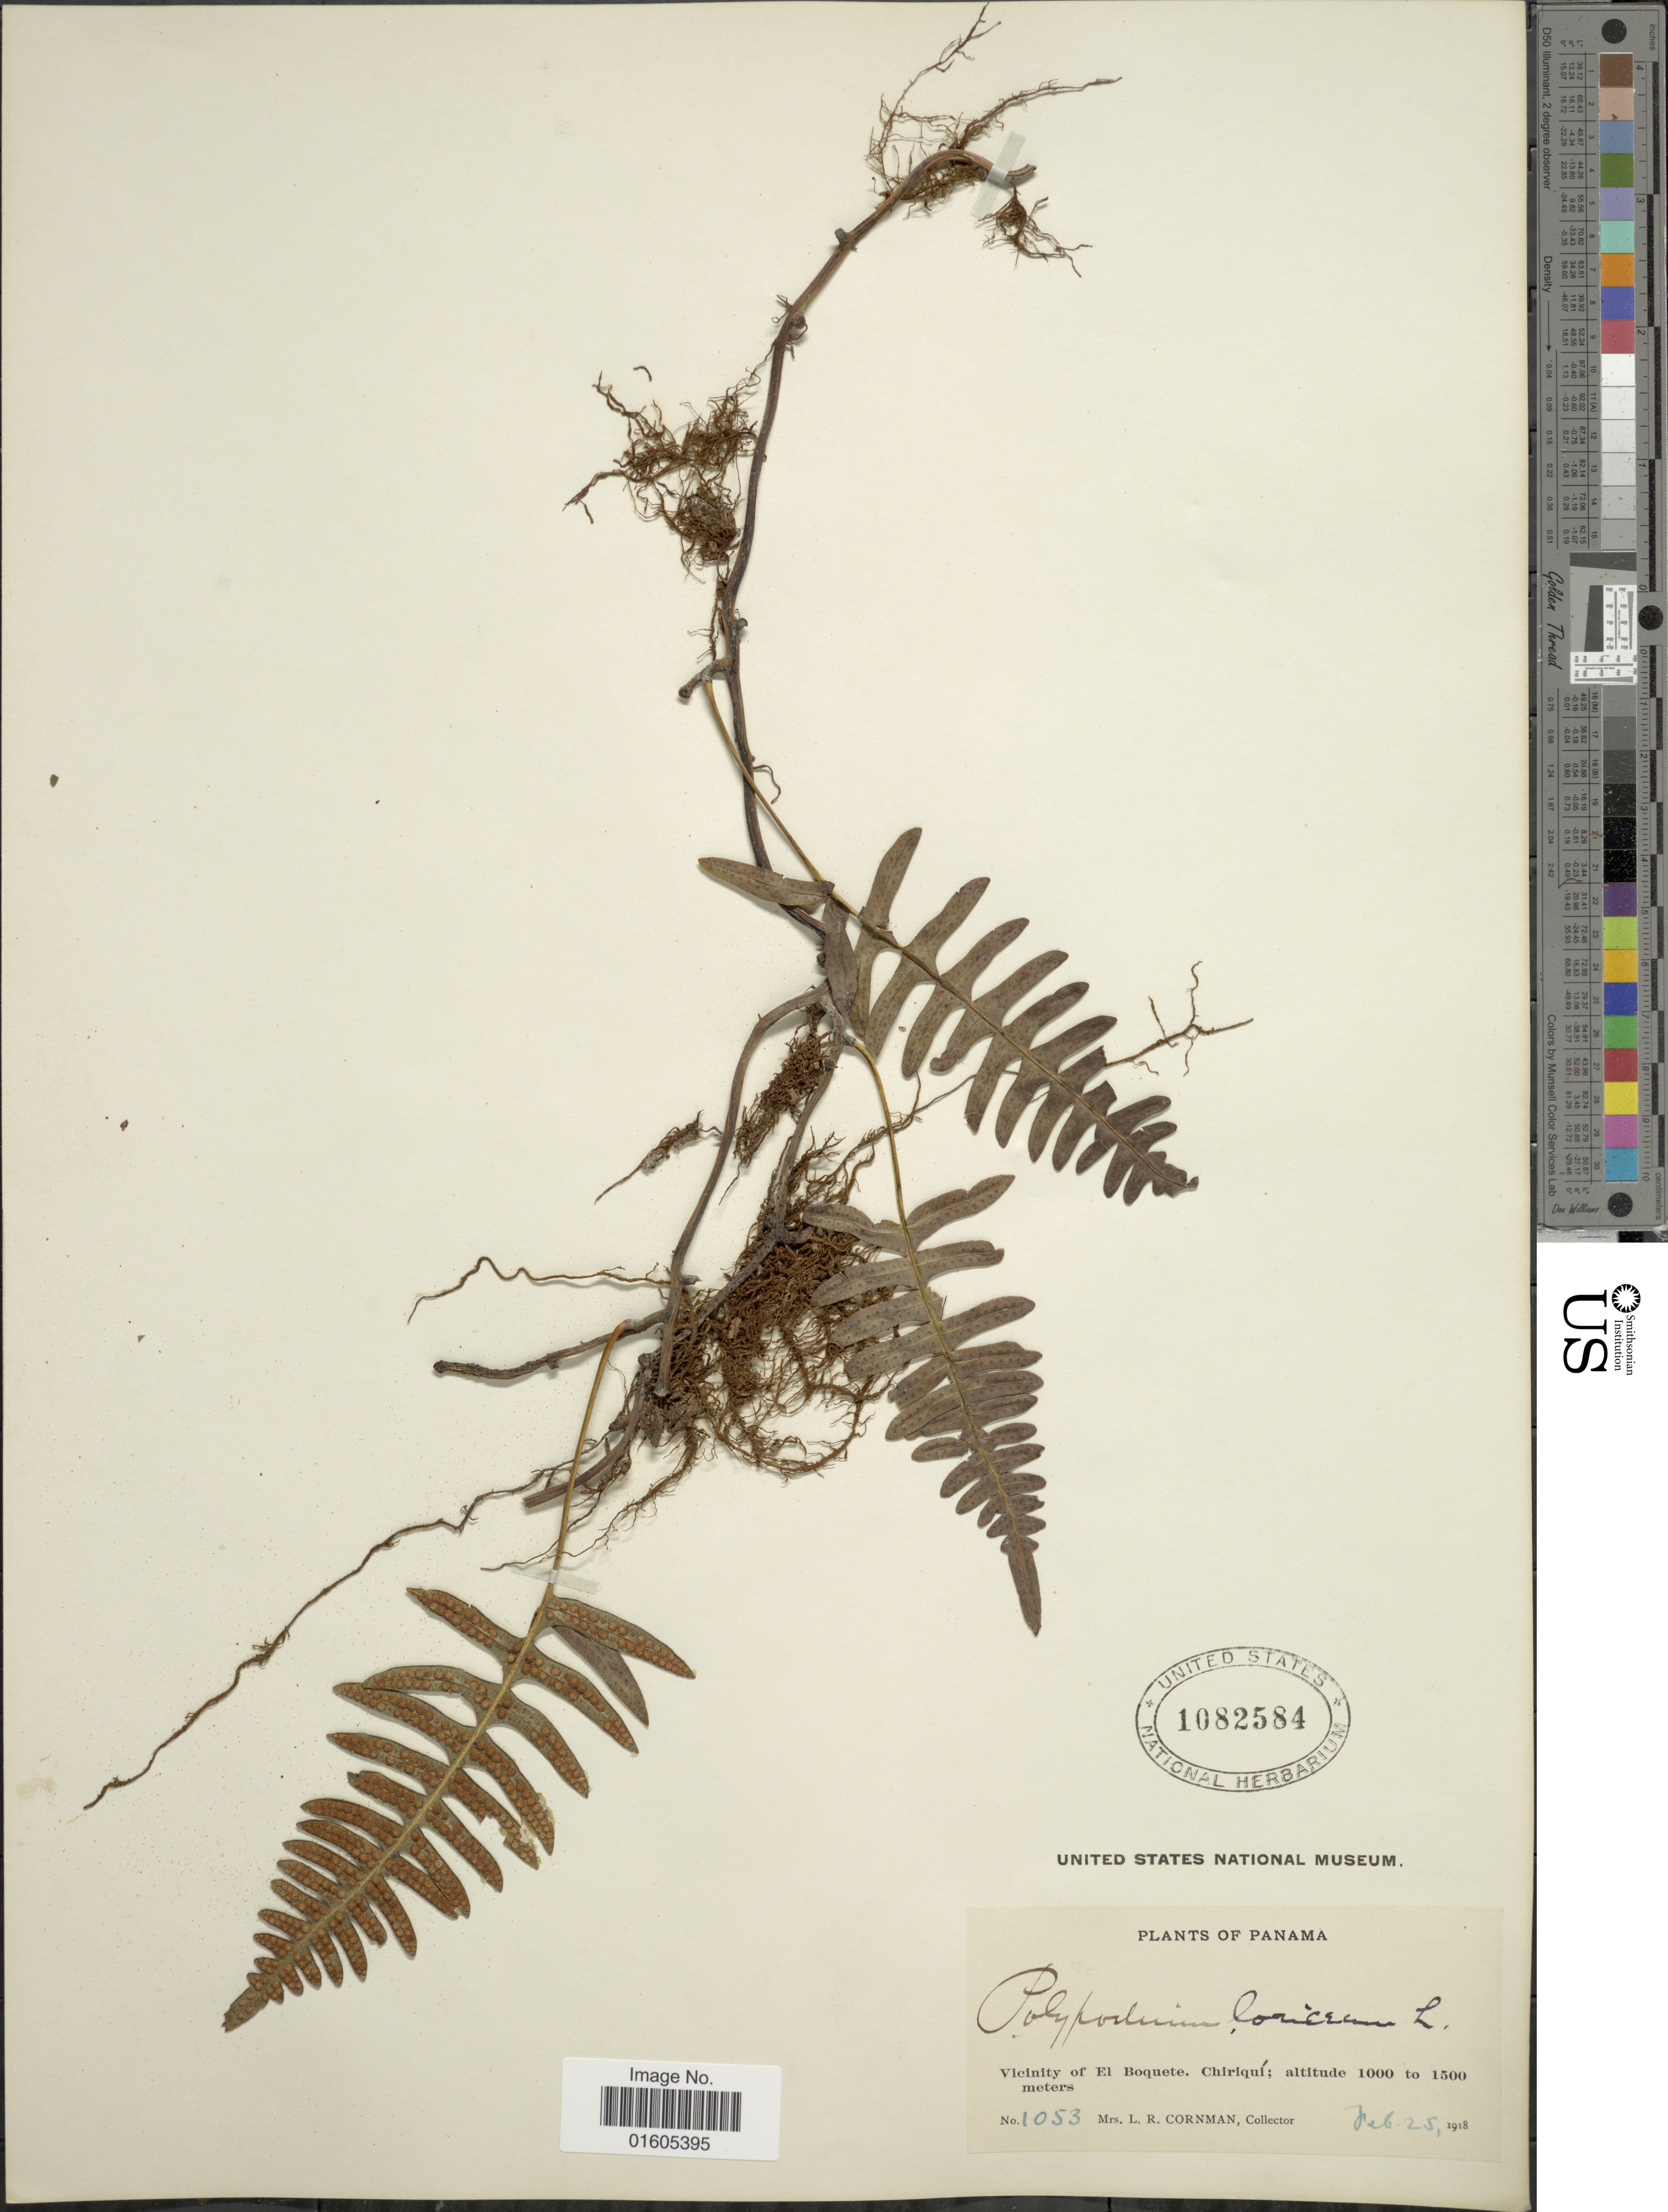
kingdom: Plantae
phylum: Tracheophyta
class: Polypodiopsida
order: Polypodiales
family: Polypodiaceae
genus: Serpocaulon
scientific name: Serpocaulon ptilorhizon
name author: (Christ) A.R. Sm.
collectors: L. Cornman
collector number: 1053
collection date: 1918-02-25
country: Panama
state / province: Chiriqui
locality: Vicinity of El Boquete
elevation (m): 1000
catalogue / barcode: US 1082584